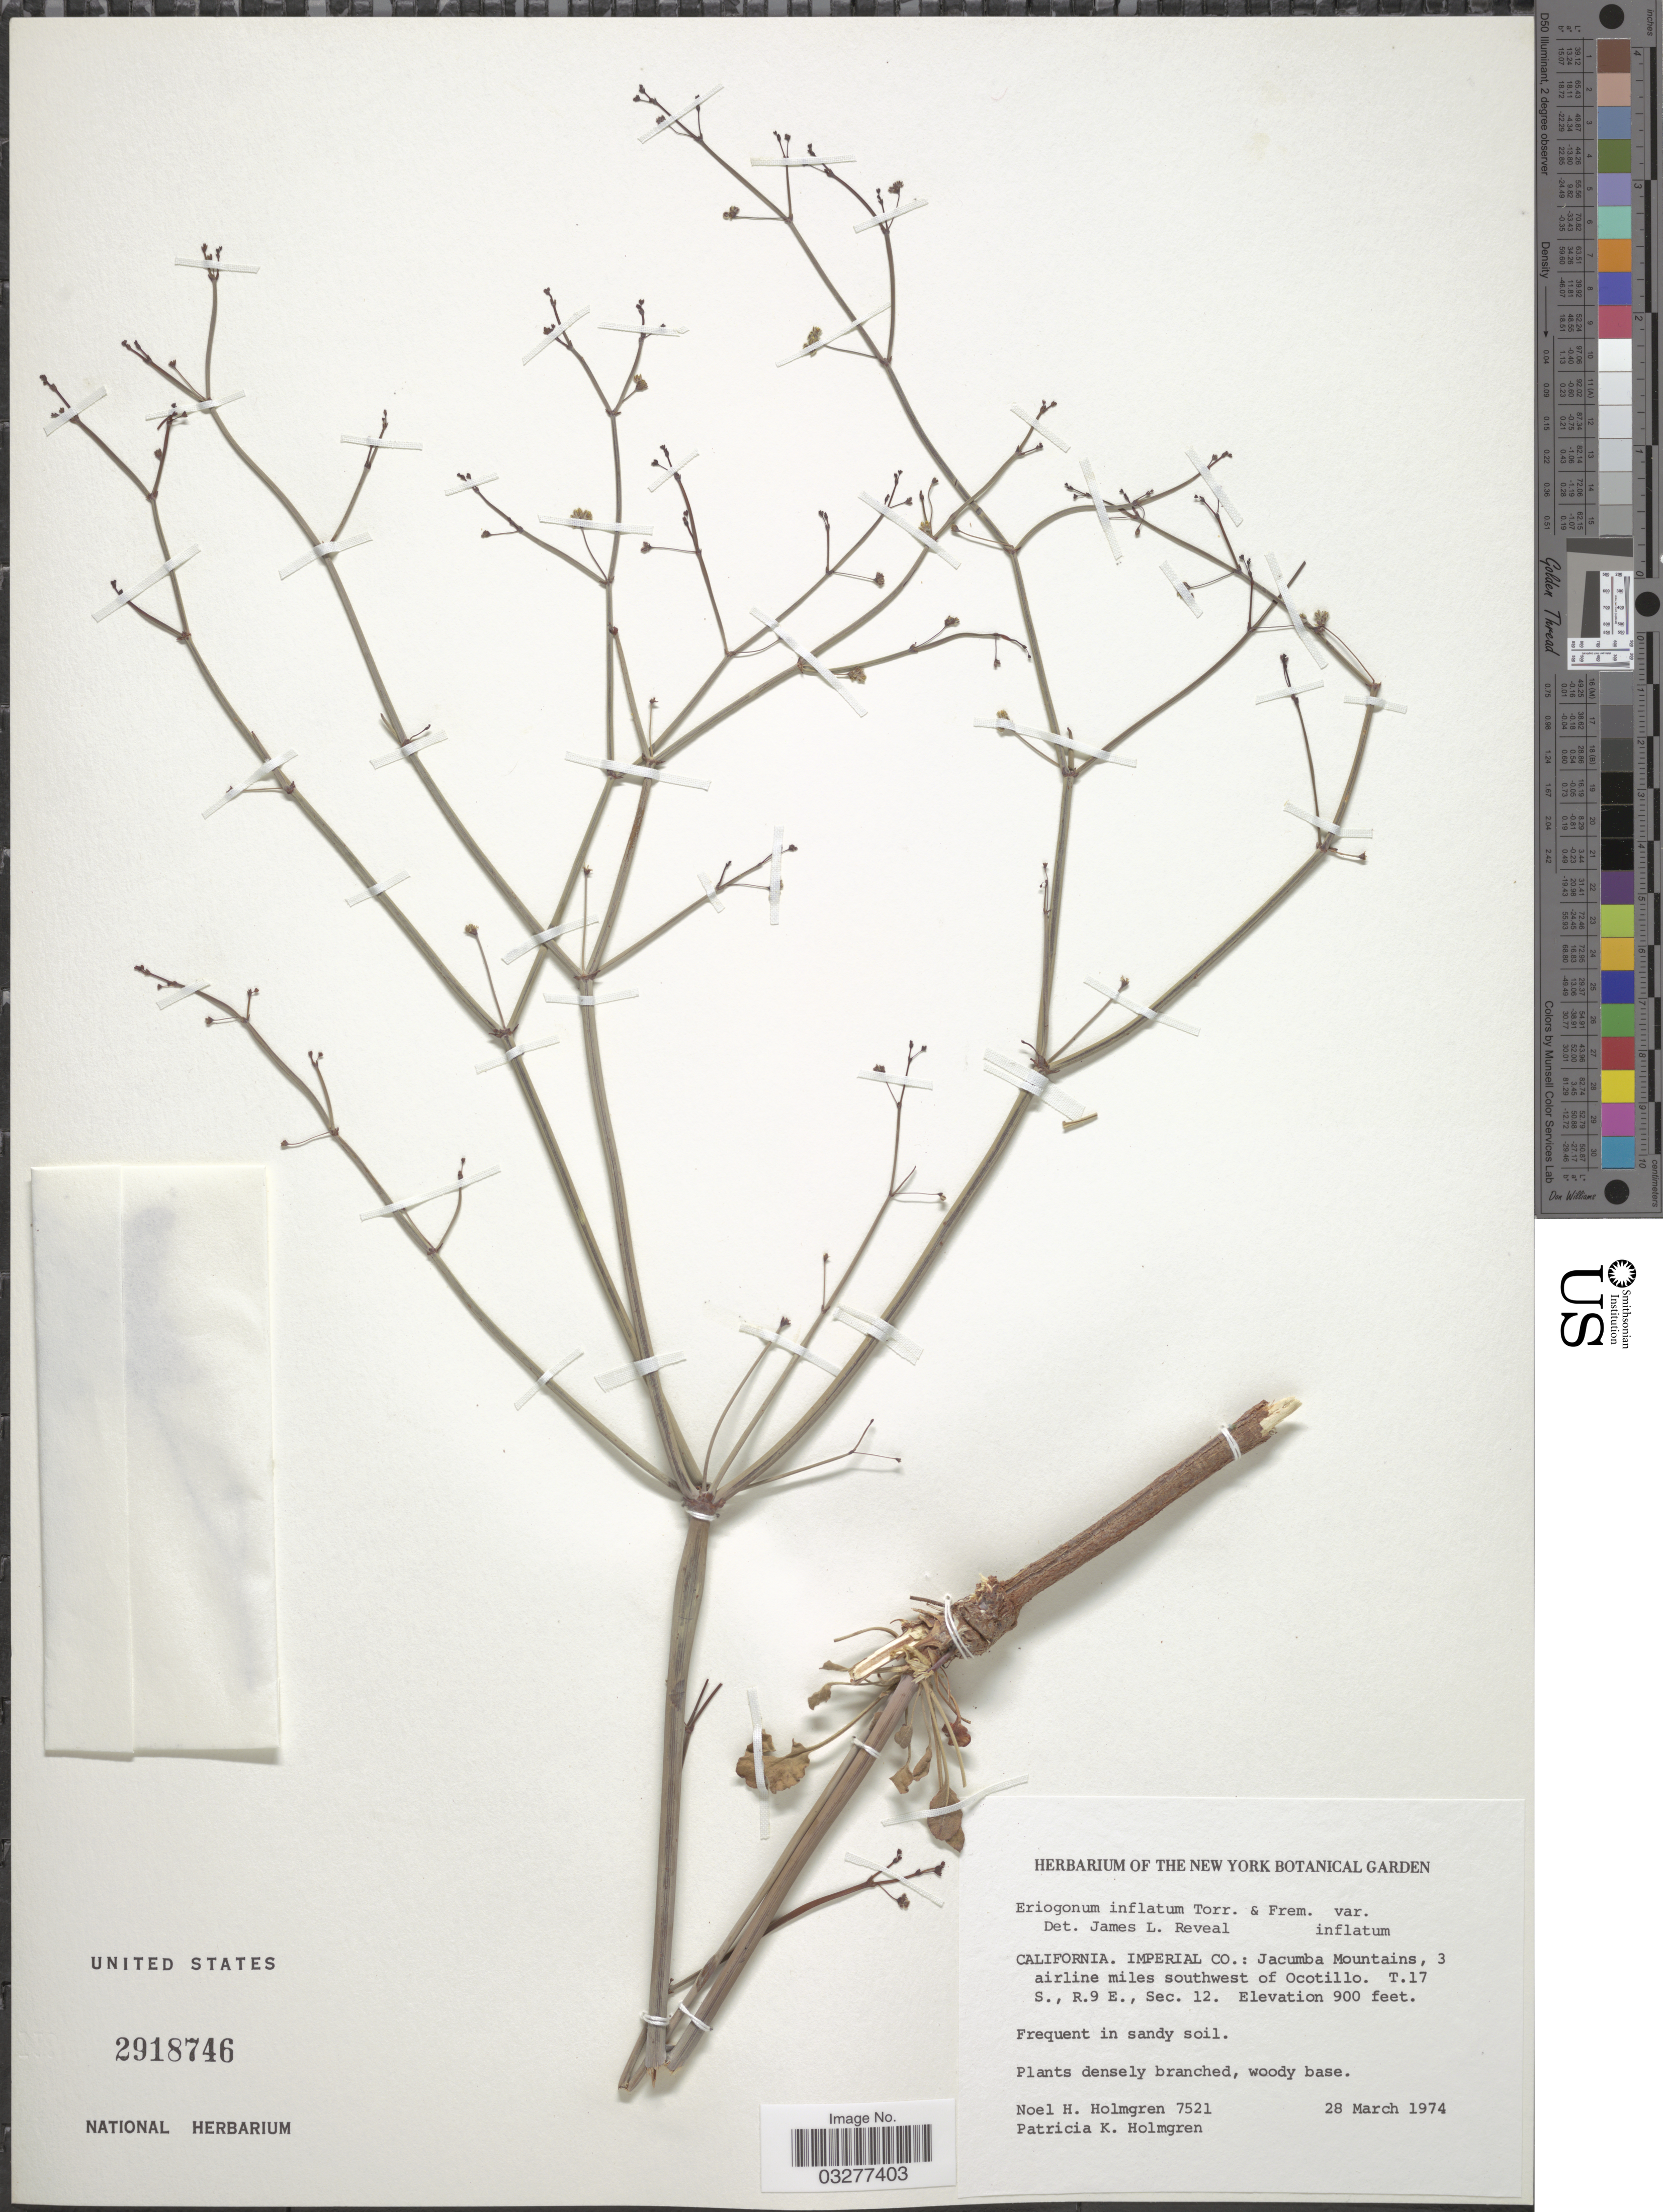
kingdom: Plantae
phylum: Tracheophyta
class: Magnoliopsida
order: Caryophyllales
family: Polygonaceae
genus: Eriogonum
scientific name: Eriogonum inflatum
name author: Torr. & Frém.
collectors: N. H. Holmgren & P. K. Holmgren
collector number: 7521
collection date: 1974-03-28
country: United States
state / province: California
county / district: Imperial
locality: Imperial Co.: Jacumba Mountains, 3 airline miles southwest of Ocotillo. T17S, R9E, Sec.12.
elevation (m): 274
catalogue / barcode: US 2918746